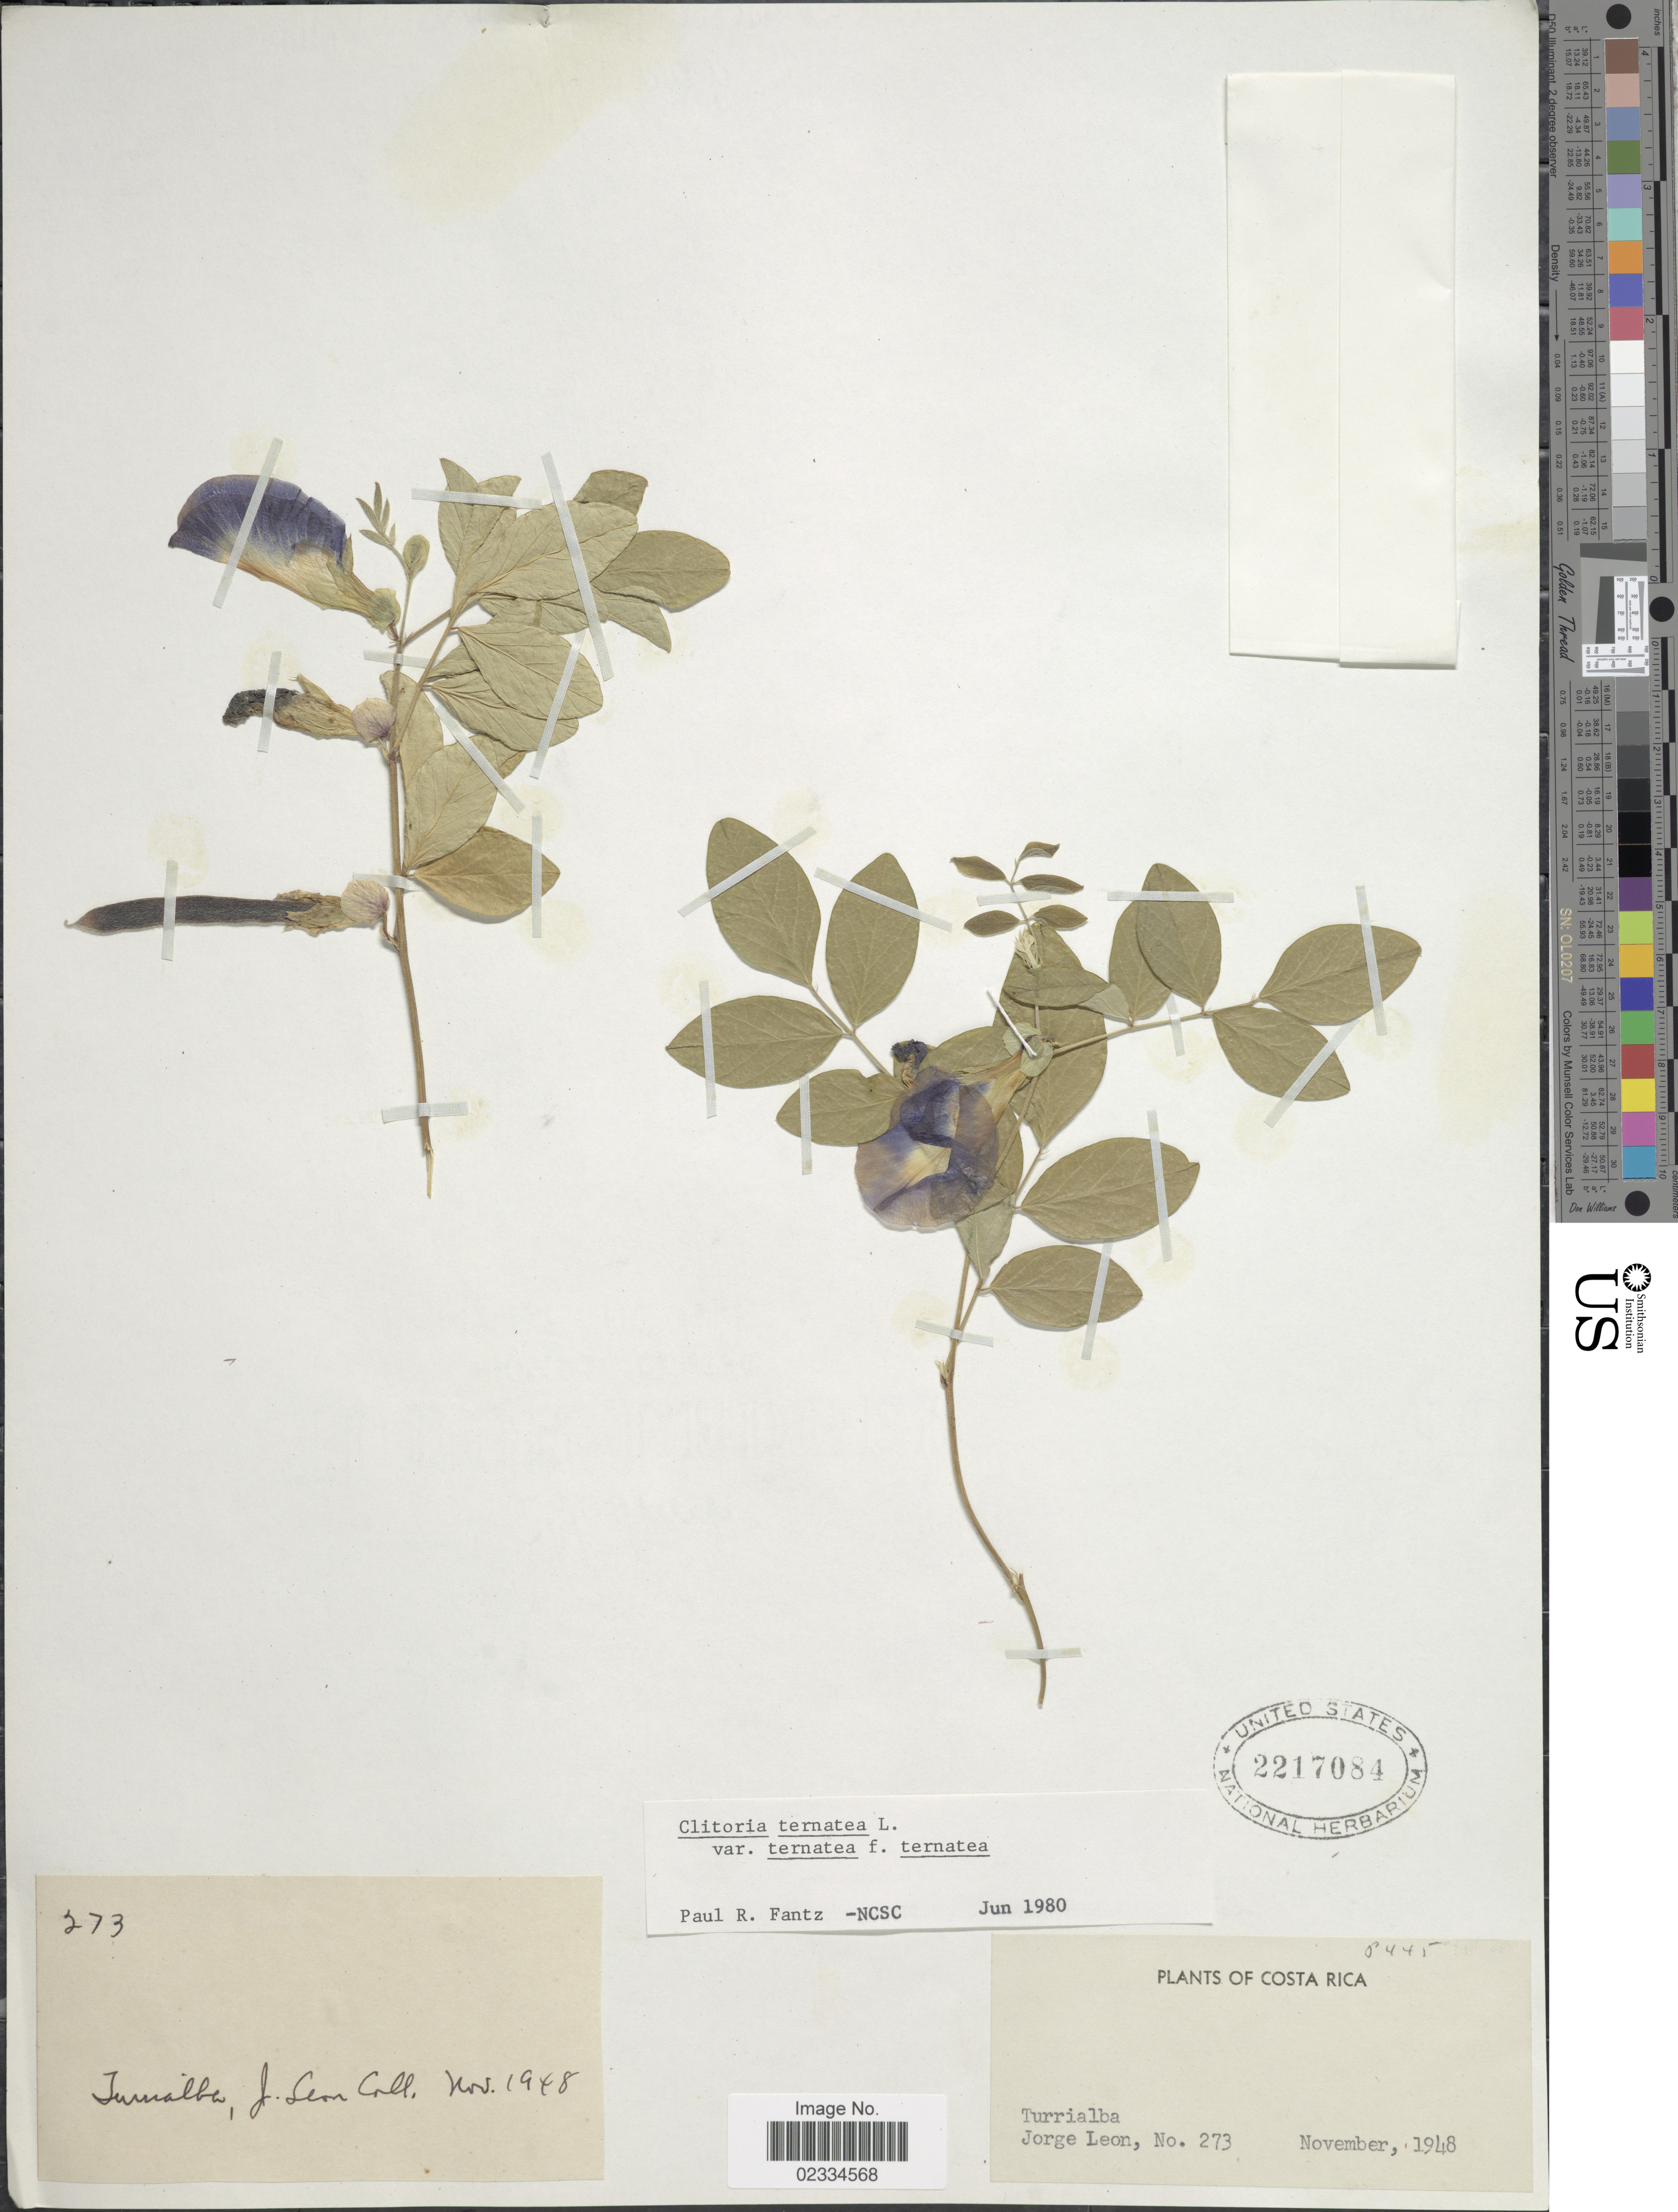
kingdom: Plantae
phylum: Tracheophyta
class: Magnoliopsida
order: Fabales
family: Fabaceae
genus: Clitoria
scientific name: Clitoria ternatea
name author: L.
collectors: J. León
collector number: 273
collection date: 1948-11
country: Costa Rica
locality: Turrialba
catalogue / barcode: US 2217084